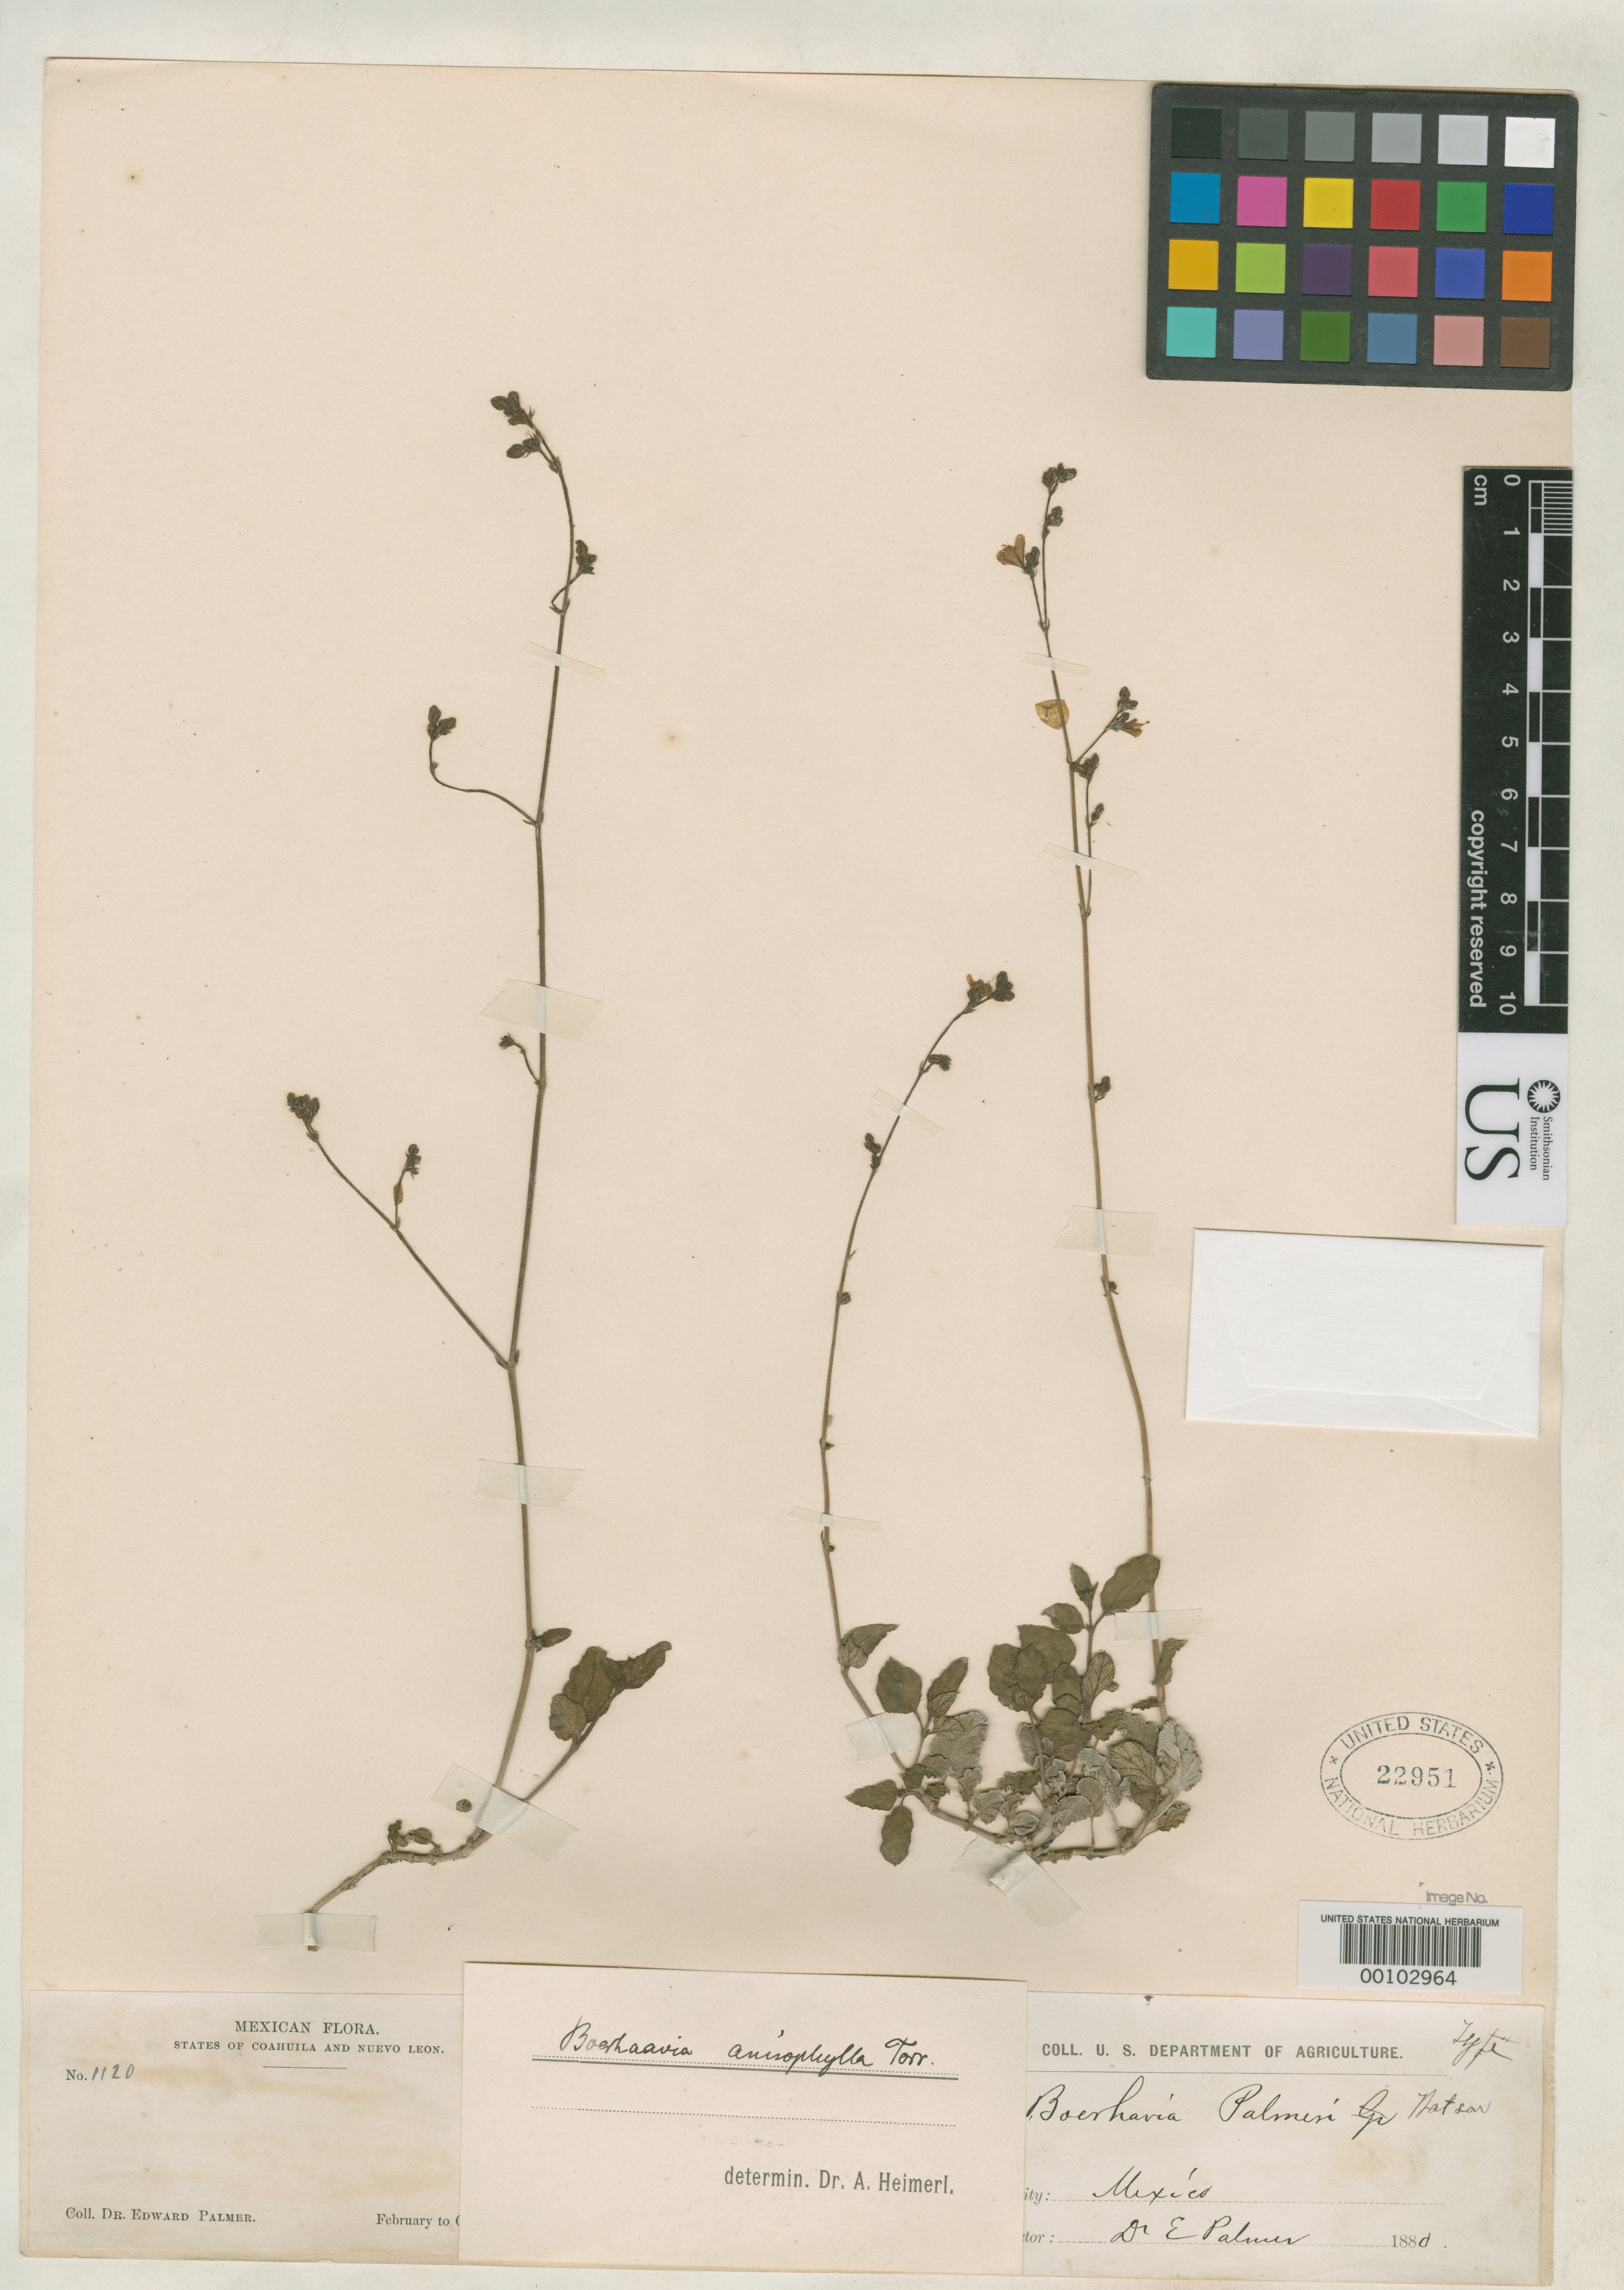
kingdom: Plantae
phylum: Tracheophyta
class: Magnoliopsida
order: Caryophyllales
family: Nyctaginaceae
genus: Boerhavia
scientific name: Boerhavia palmeri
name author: S. Watson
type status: Type Collection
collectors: E. Palmer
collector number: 1120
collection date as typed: Feb 1880 to -- Oct 1880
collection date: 1880-02/1880-10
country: Mexico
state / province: Coahuila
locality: Saltillo.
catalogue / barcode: US 22951